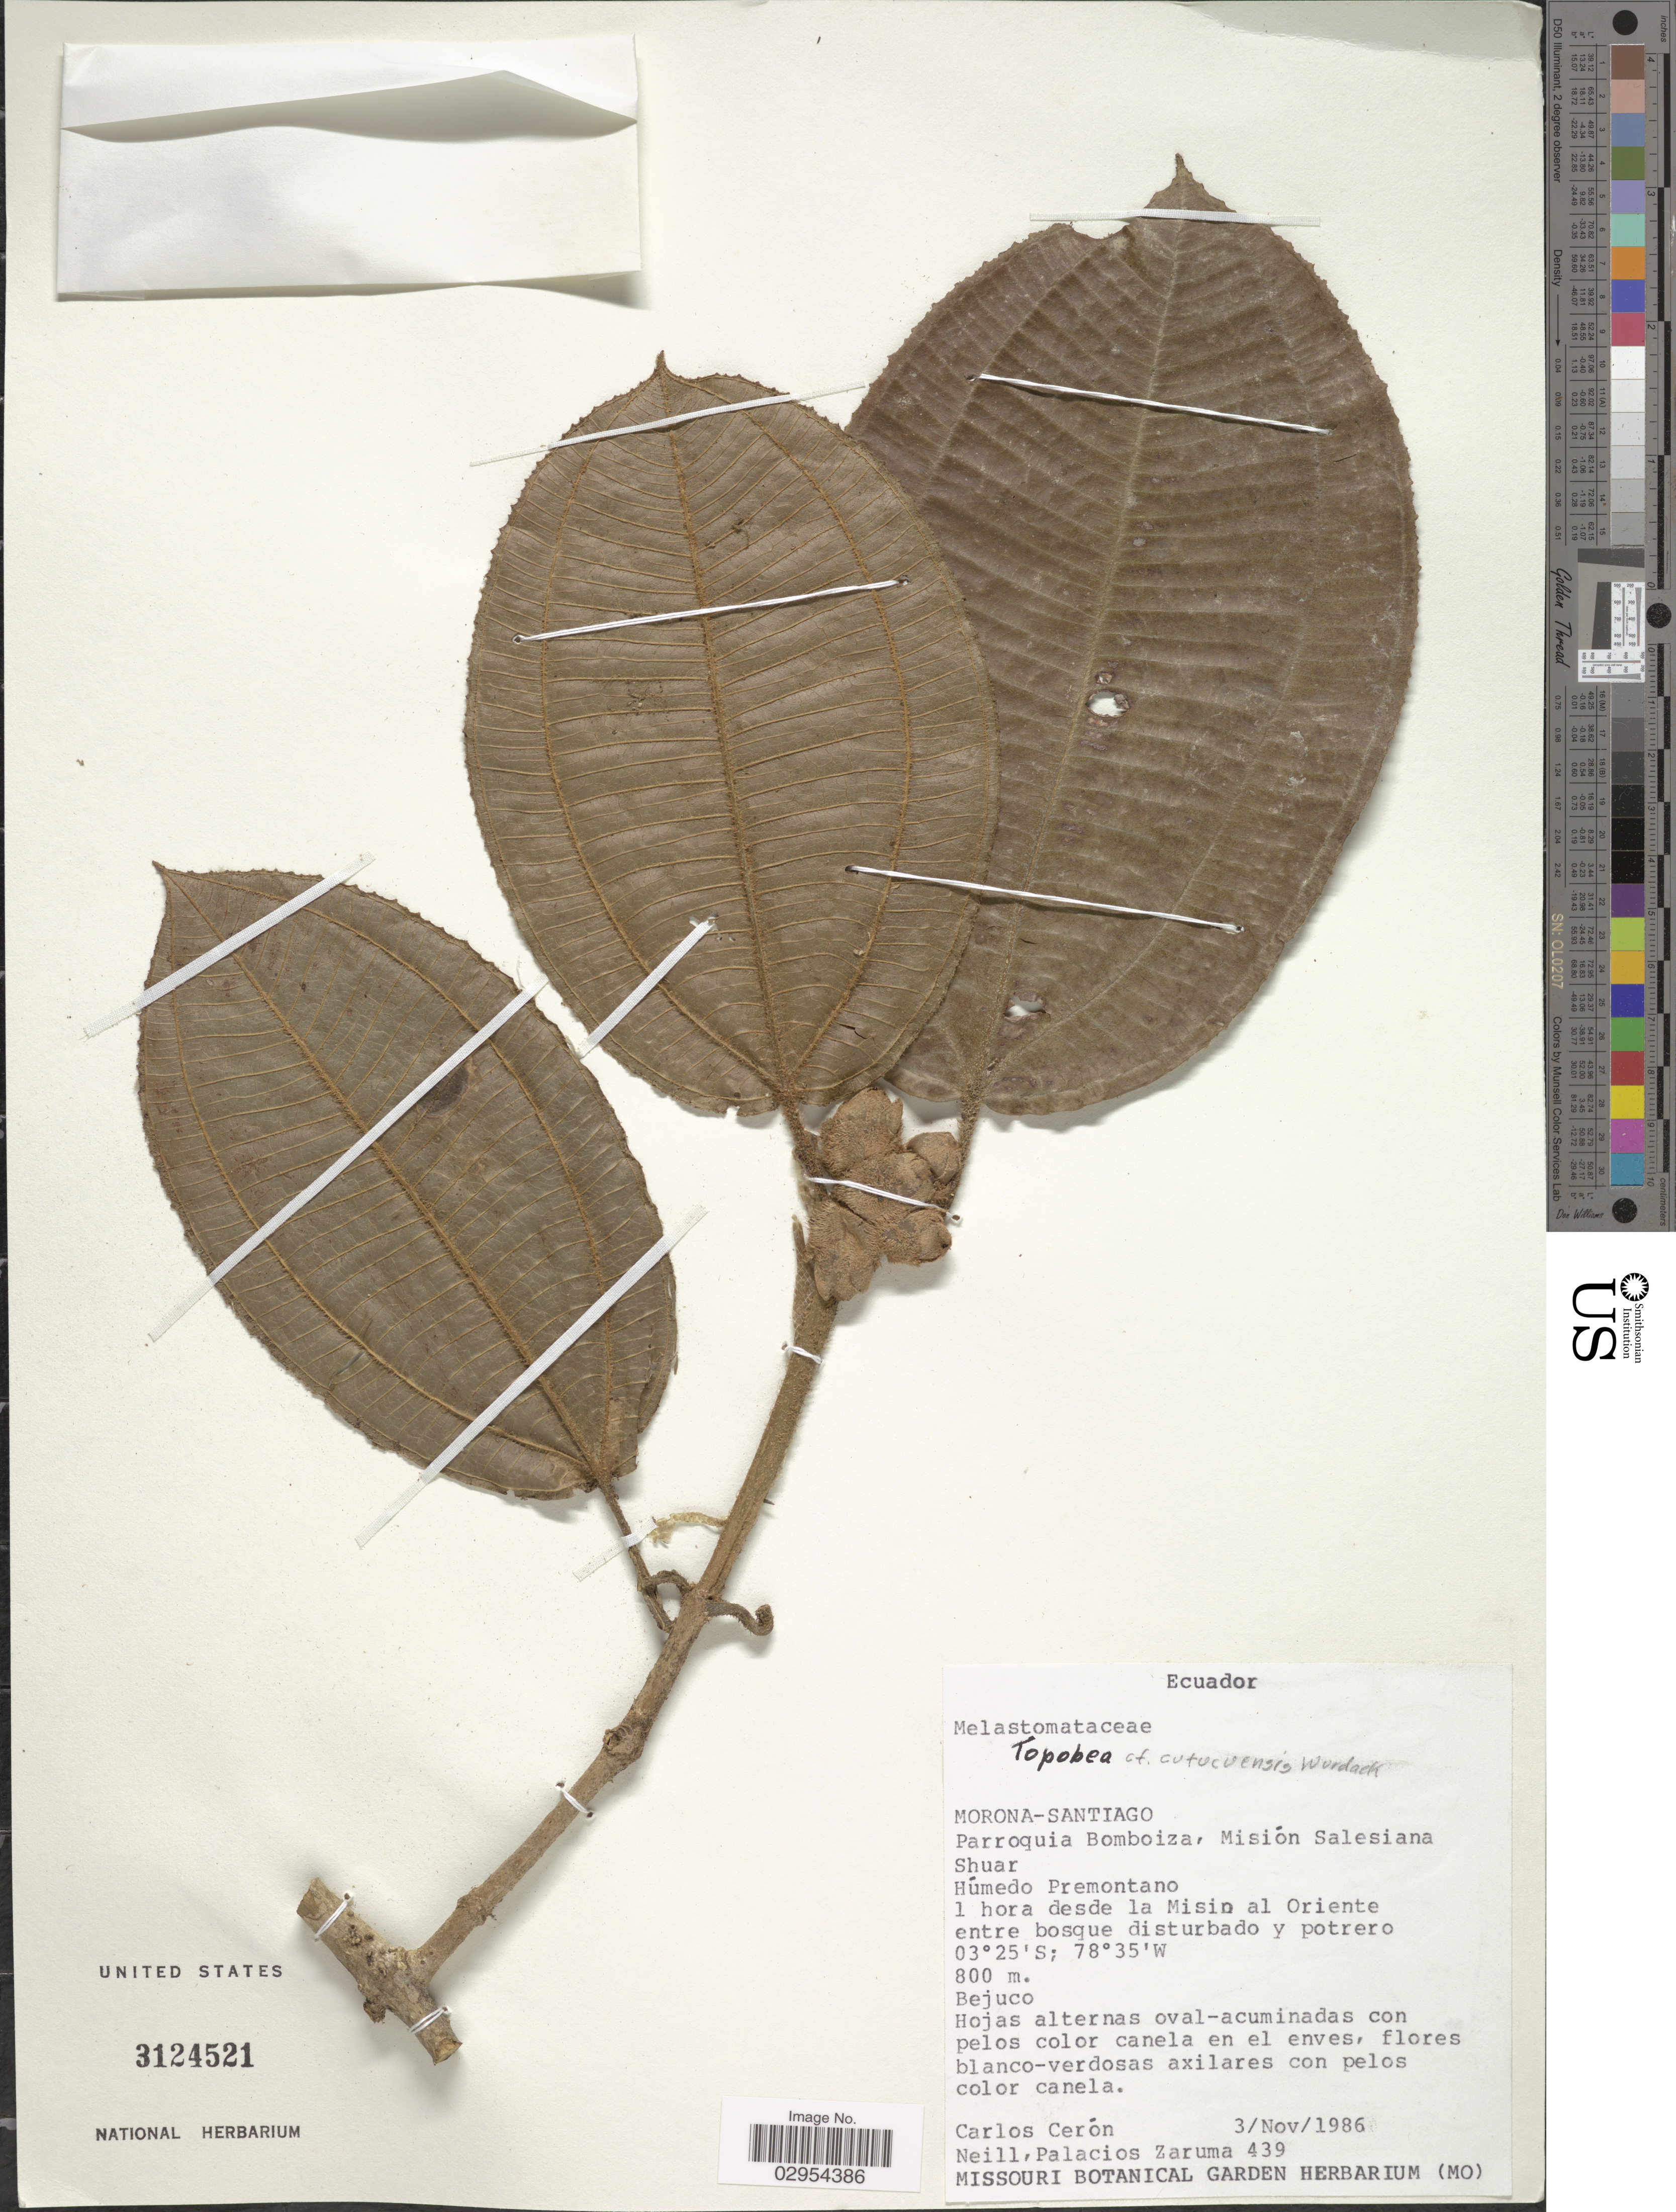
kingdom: Plantae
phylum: Tracheophyta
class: Magnoliopsida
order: Myrtales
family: Melastomataceae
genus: Blakea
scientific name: Blakea cutucuensis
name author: (Wurdack) Penneys & Judd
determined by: Michelangeli, F. A.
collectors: C. E. Cerón M., Neill & P. Zaruma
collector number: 439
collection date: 1986-11-03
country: Ecuador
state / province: Morona-Santiago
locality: Parroquia Bomboiza, Misión Salesiana Shuar, Húmedo Premontano, 1 hora desde la Misio [interpreted] al Oriente entre bosque disturbado y potrero.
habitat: Humedo Premontano. entre bosque disturbado y potrero.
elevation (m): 800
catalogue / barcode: US 3124521